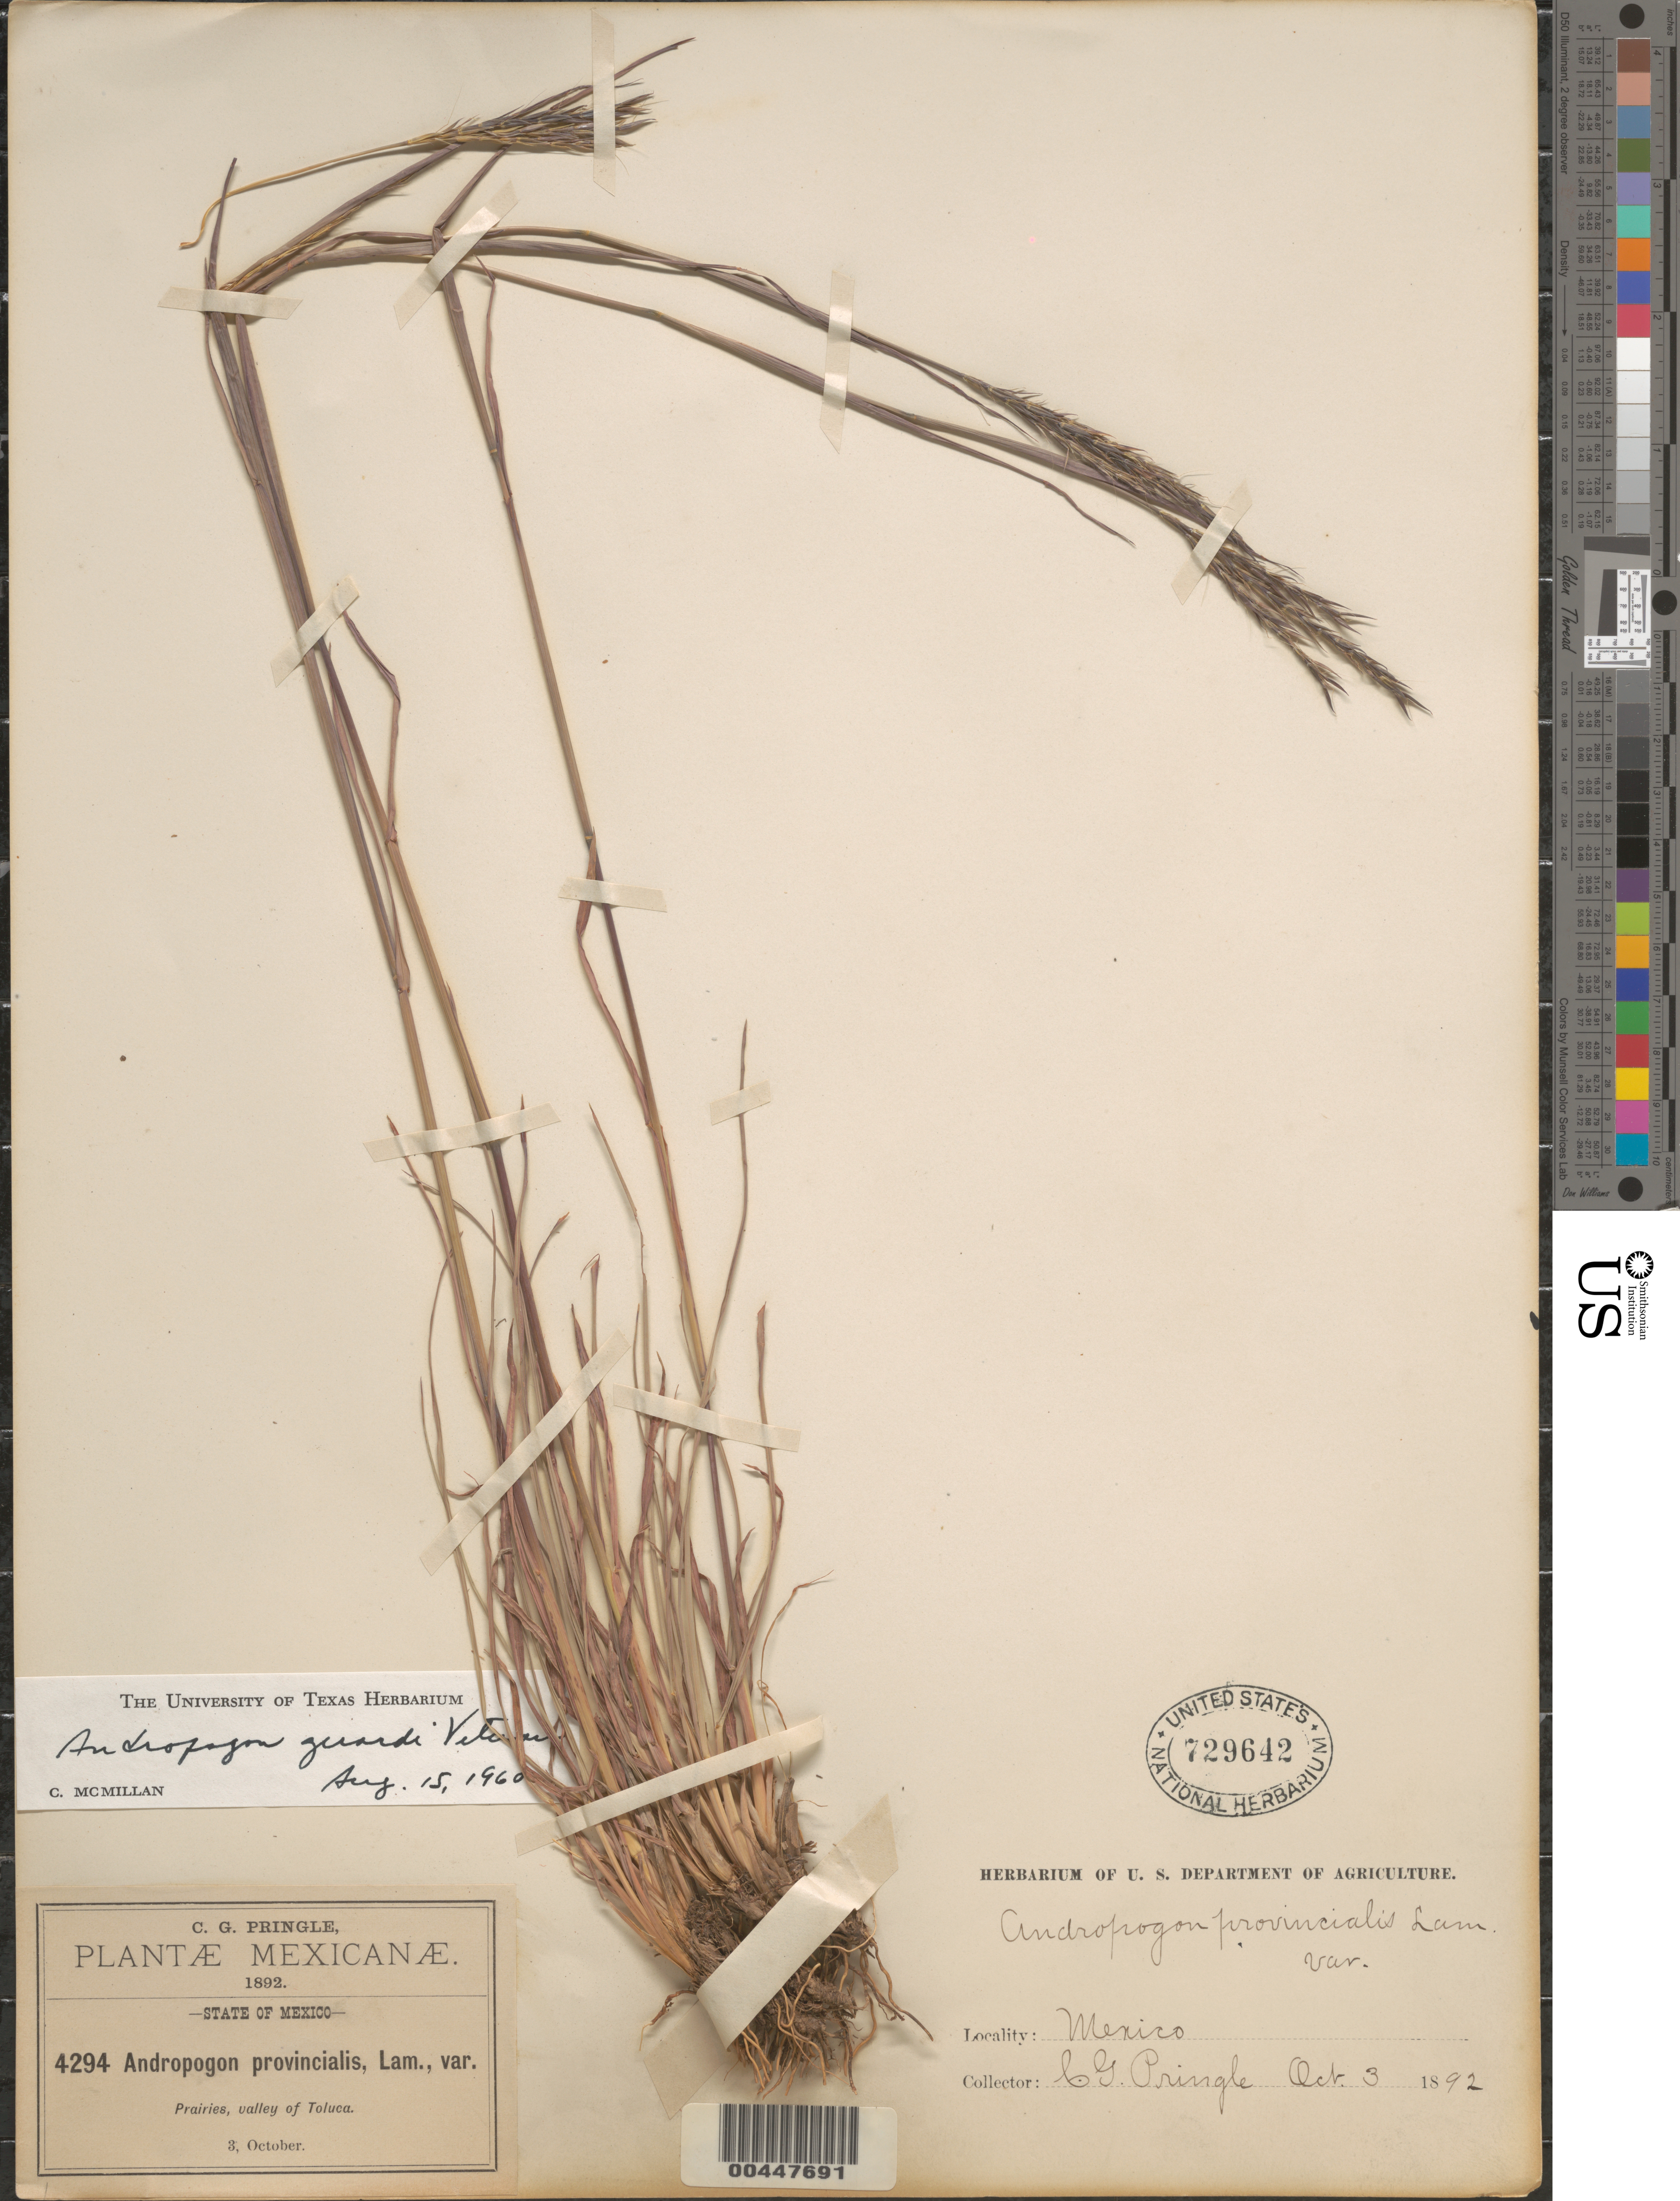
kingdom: Plantae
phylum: Tracheophyta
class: Liliopsida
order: Poales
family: Poaceae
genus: Andropogon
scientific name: Andropogon gerardii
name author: Vitman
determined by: McMillan, C.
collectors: C. G. Pringle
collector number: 4294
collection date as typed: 3 Oct 1892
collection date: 1892-10-03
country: Mexico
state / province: México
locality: Prairies, Valley of Toluca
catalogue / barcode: US 729642